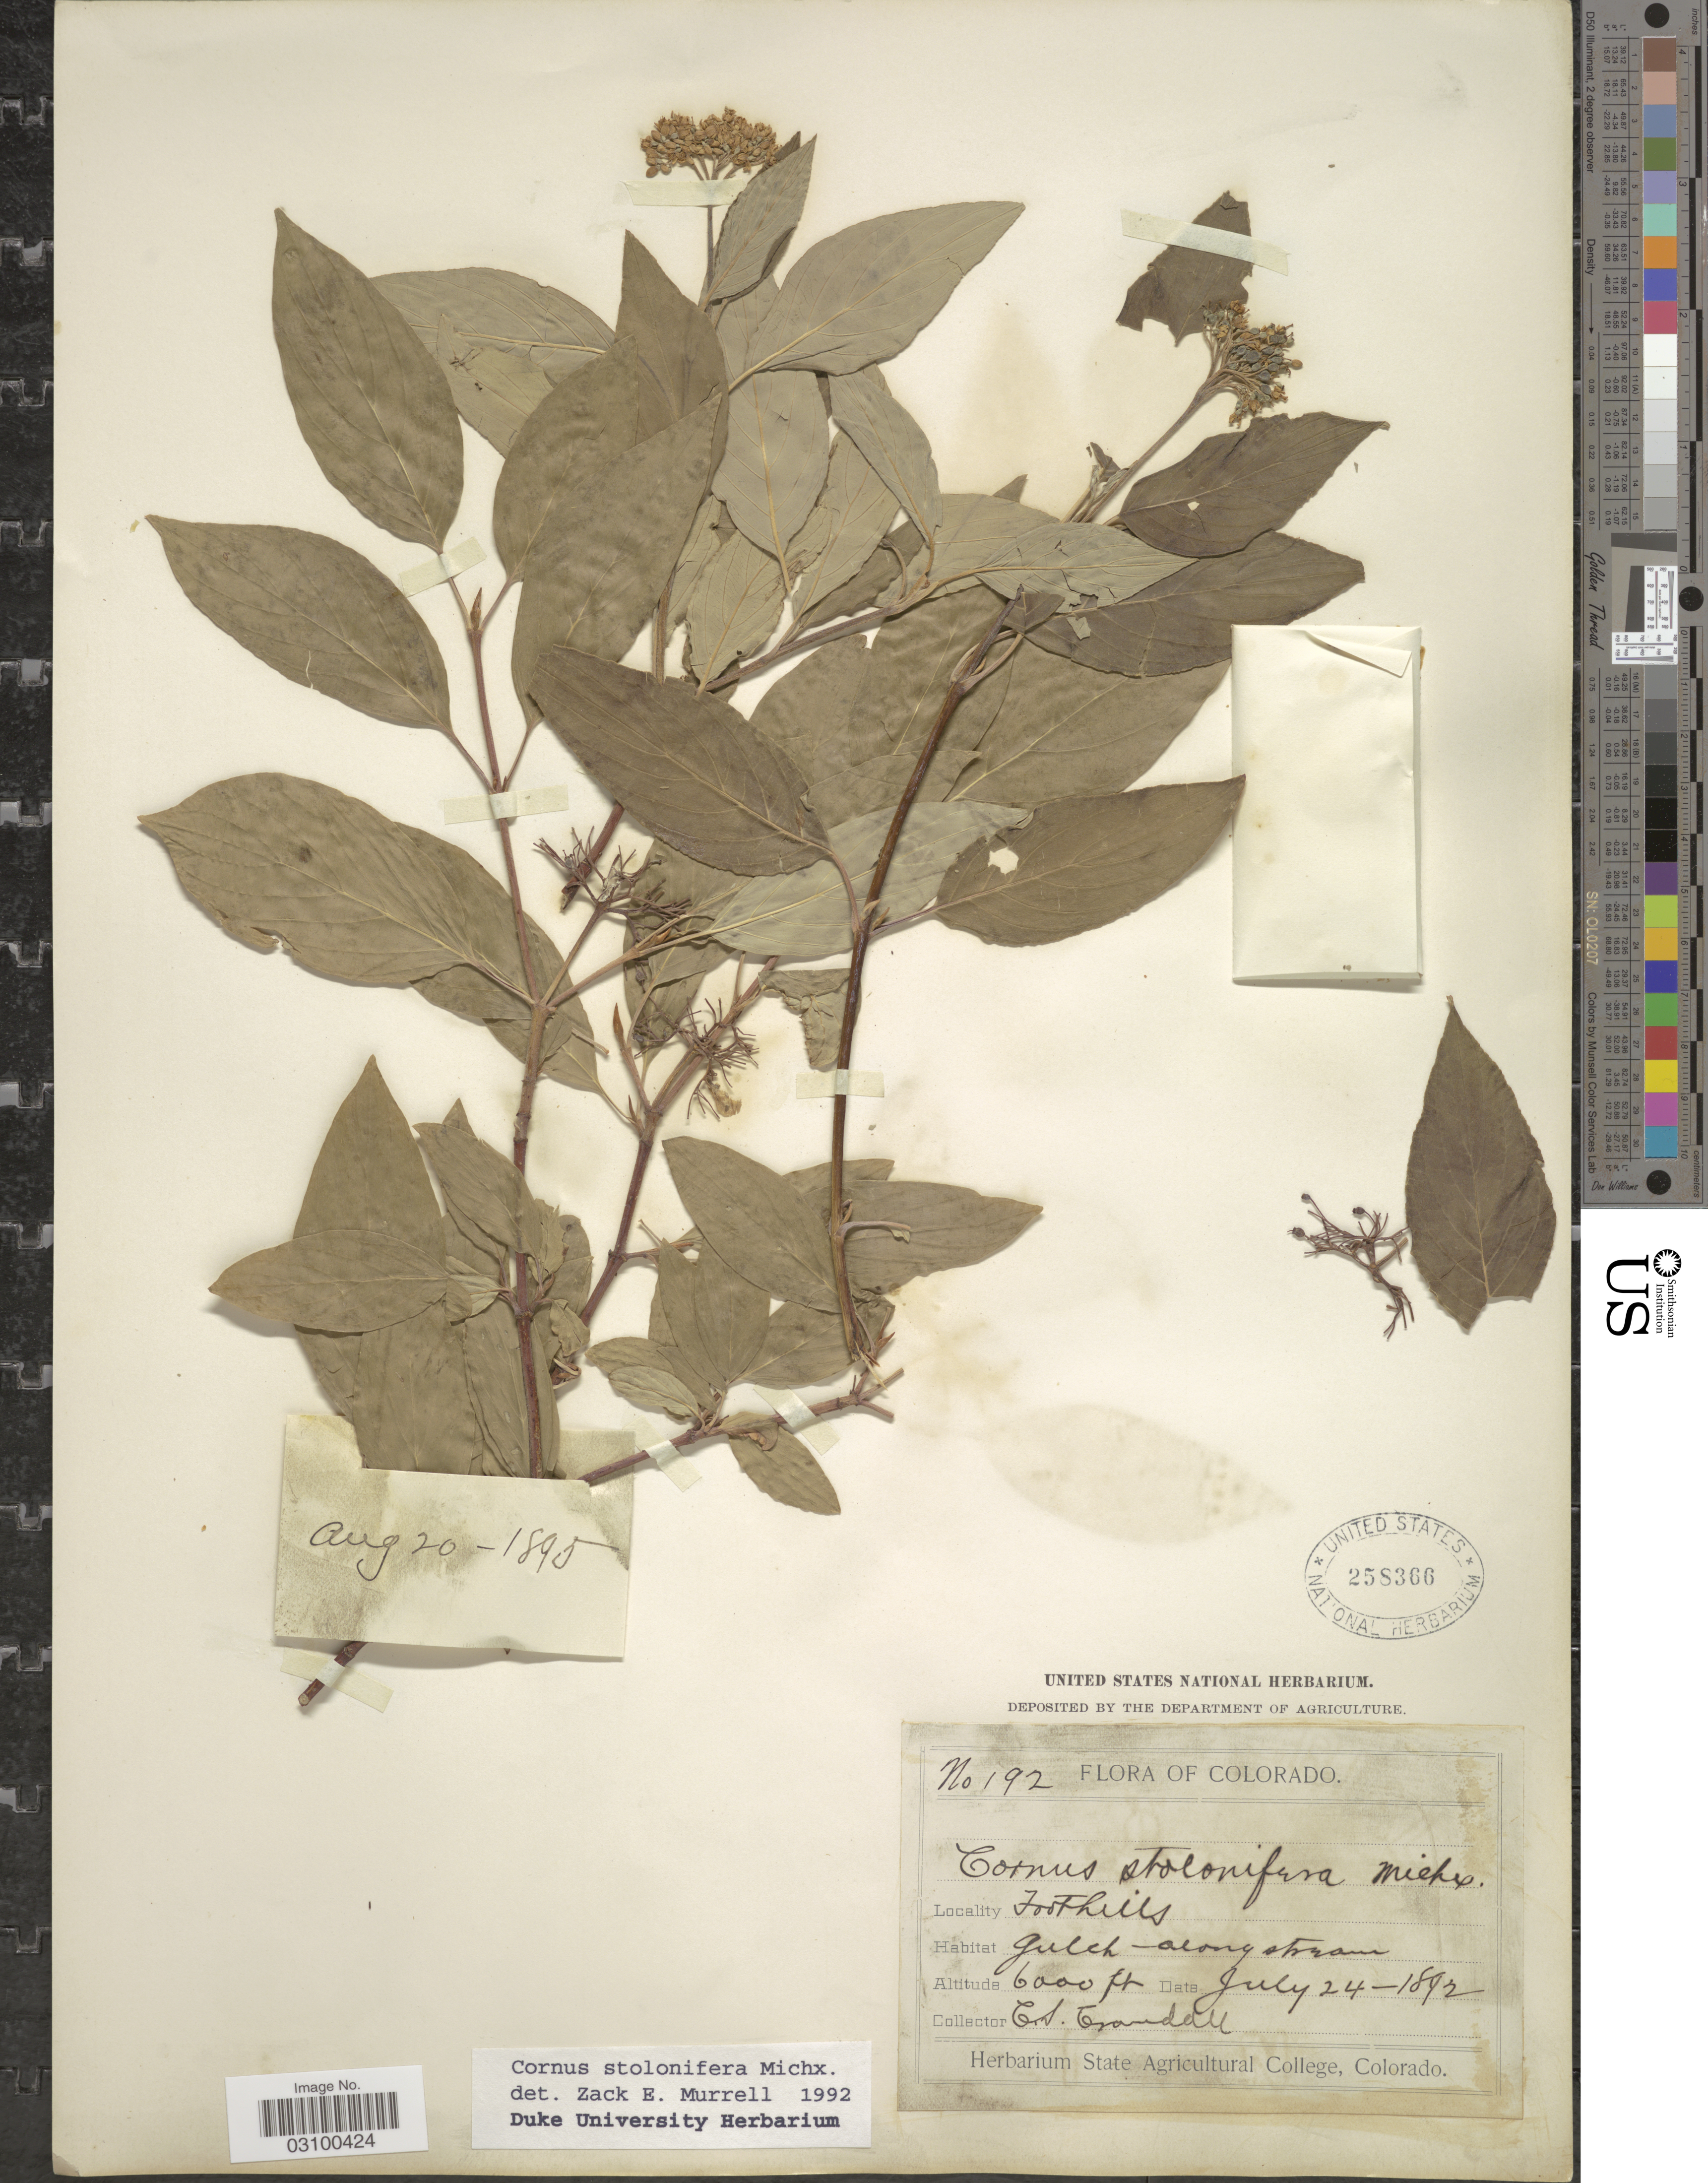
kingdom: Plantae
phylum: Tracheophyta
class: Magnoliopsida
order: Cornales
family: Cornaceae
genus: Cornus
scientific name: Cornus sericea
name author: L.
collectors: C. Crandall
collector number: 192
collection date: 1892-07-24/1895-08-20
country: United States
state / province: Colorado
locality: Foothills.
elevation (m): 1829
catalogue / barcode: US 258366